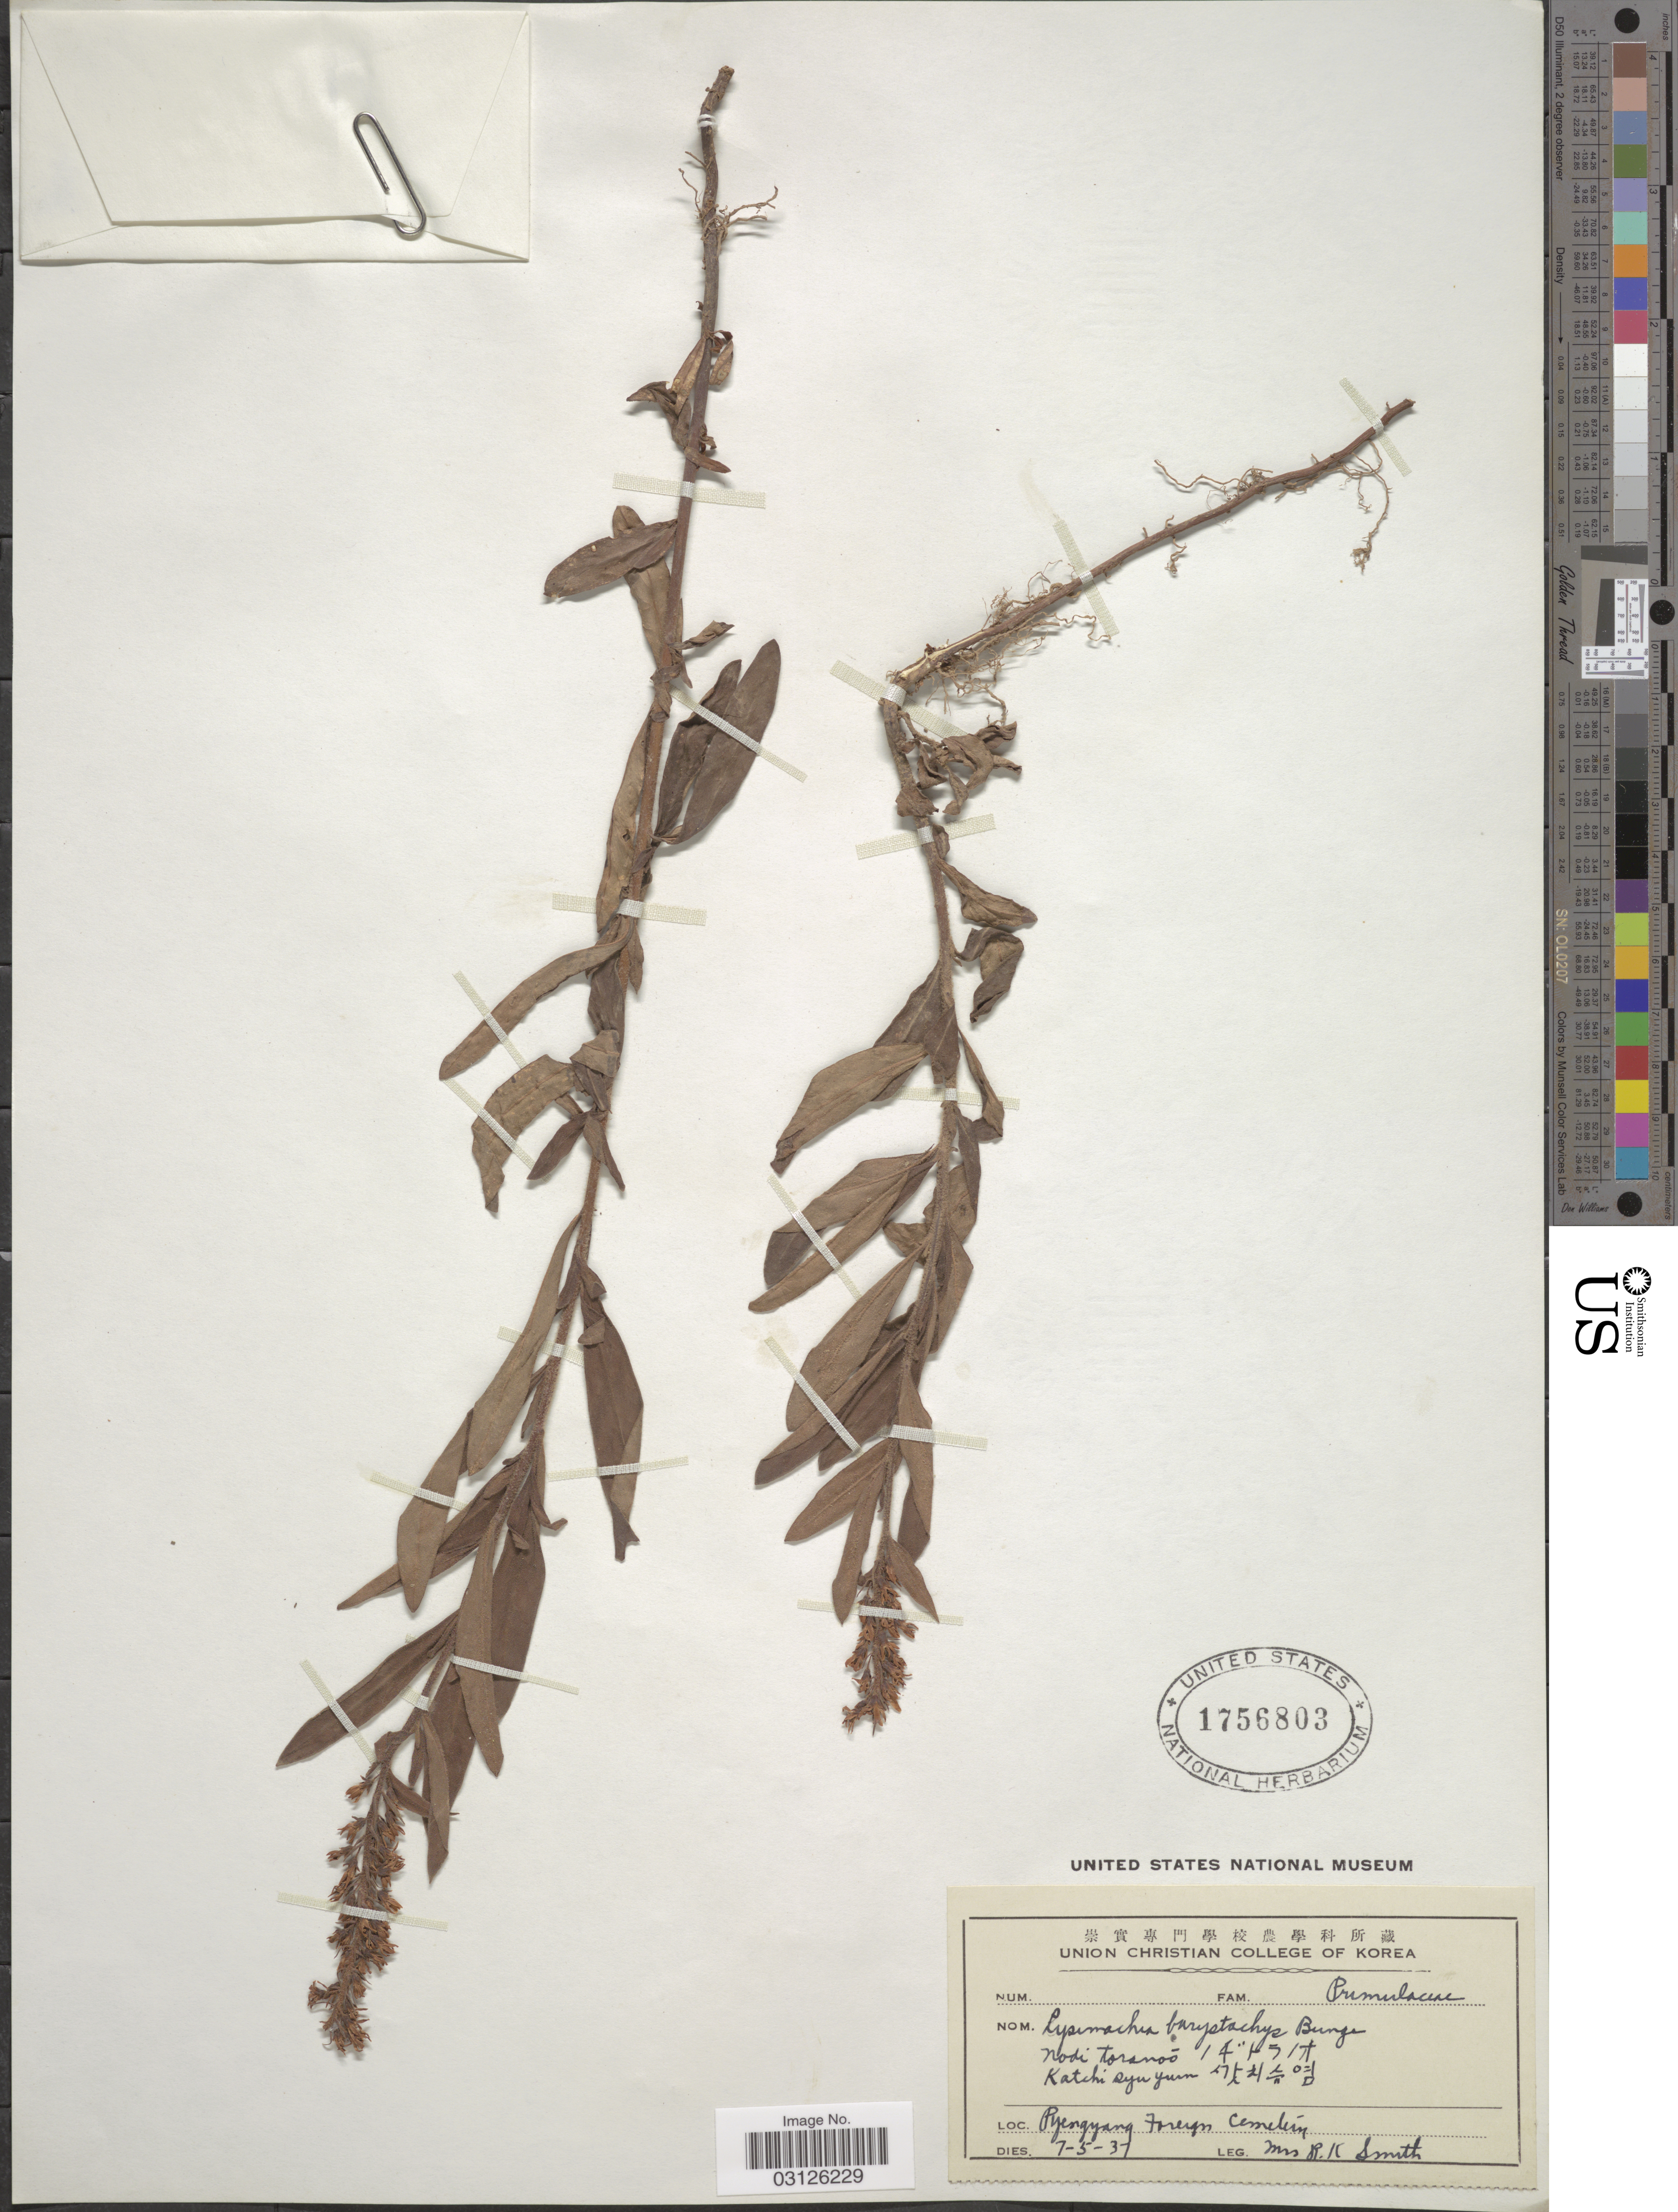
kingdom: Plantae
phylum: Tracheophyta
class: Magnoliopsida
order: Ericales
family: Primulaceae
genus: Lysimachia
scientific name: Lysimachia barystachys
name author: Bunge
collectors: Mrs. R. K. Smith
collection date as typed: Transcribed d/m/y: 7/5/37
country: North Korea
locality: Pyengyang Foreign Cemetery.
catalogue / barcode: US 1756803